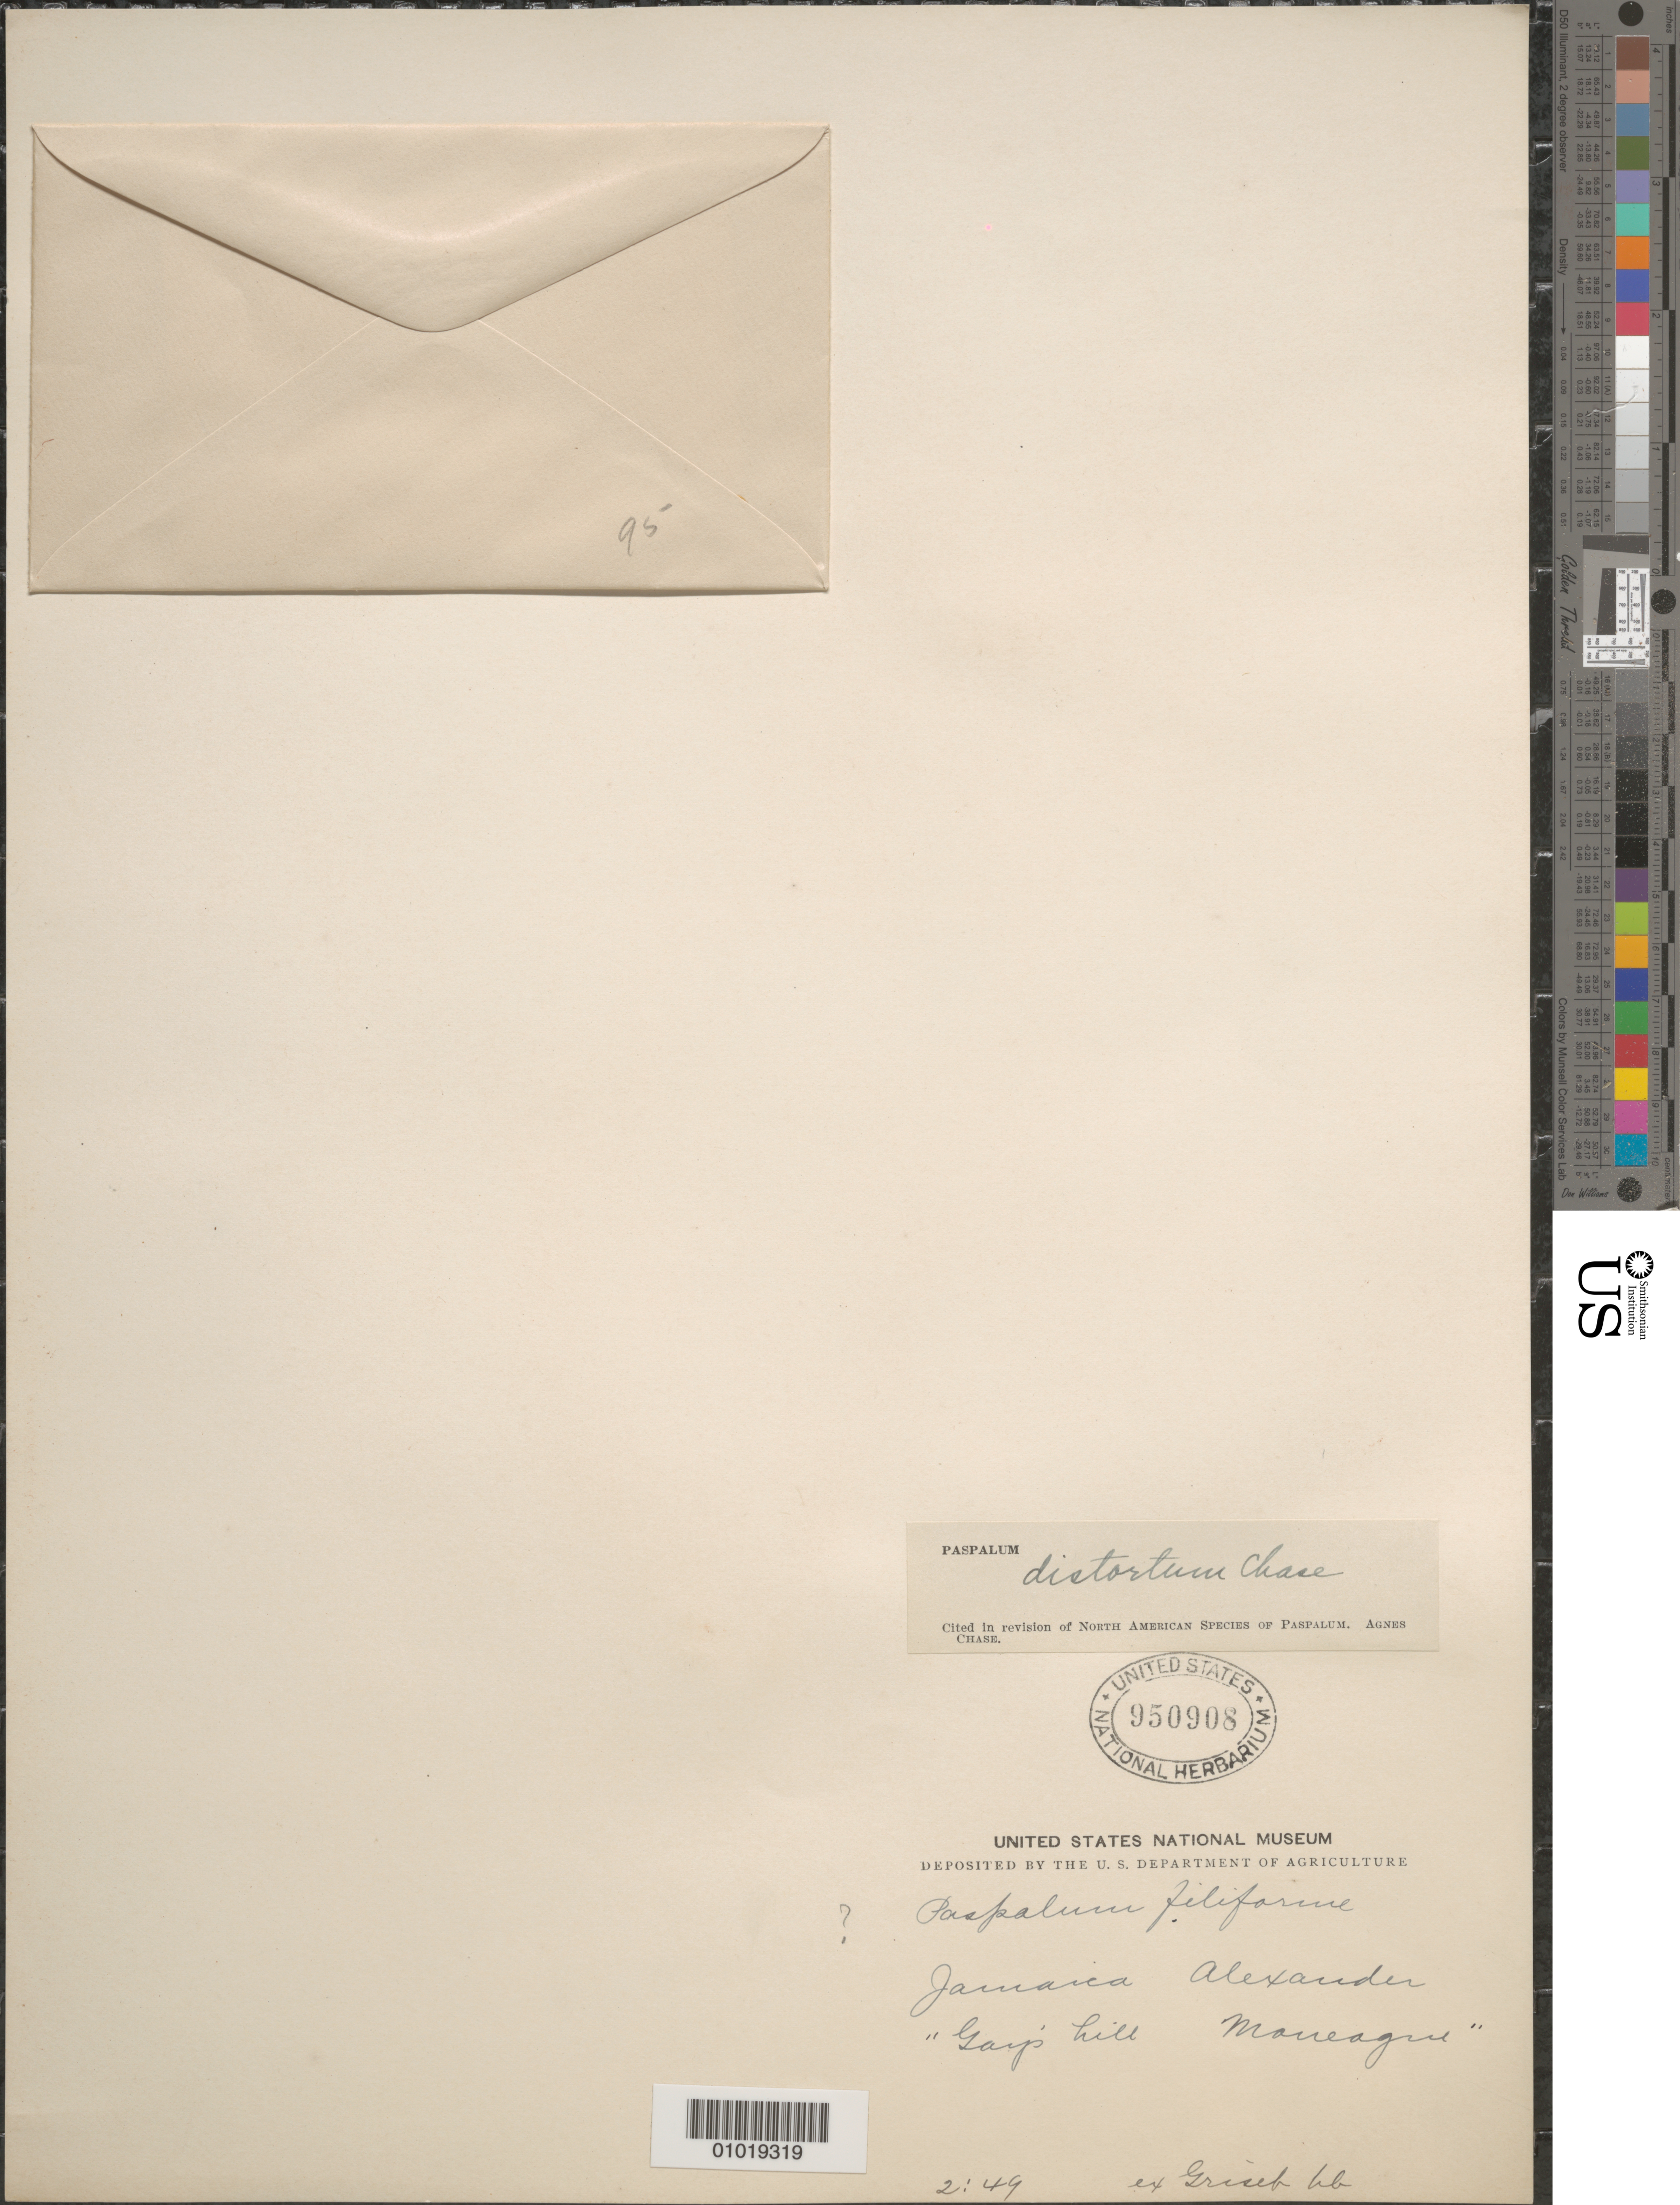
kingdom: Plantae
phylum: Tracheophyta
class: Liliopsida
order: Poales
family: Poaceae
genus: Paspalum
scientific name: Paspalum distortum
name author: Chase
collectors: R. C. Alexander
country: Jamaica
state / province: Saint Ann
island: Jamaica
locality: Gays Hill, Moneague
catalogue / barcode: US 950908